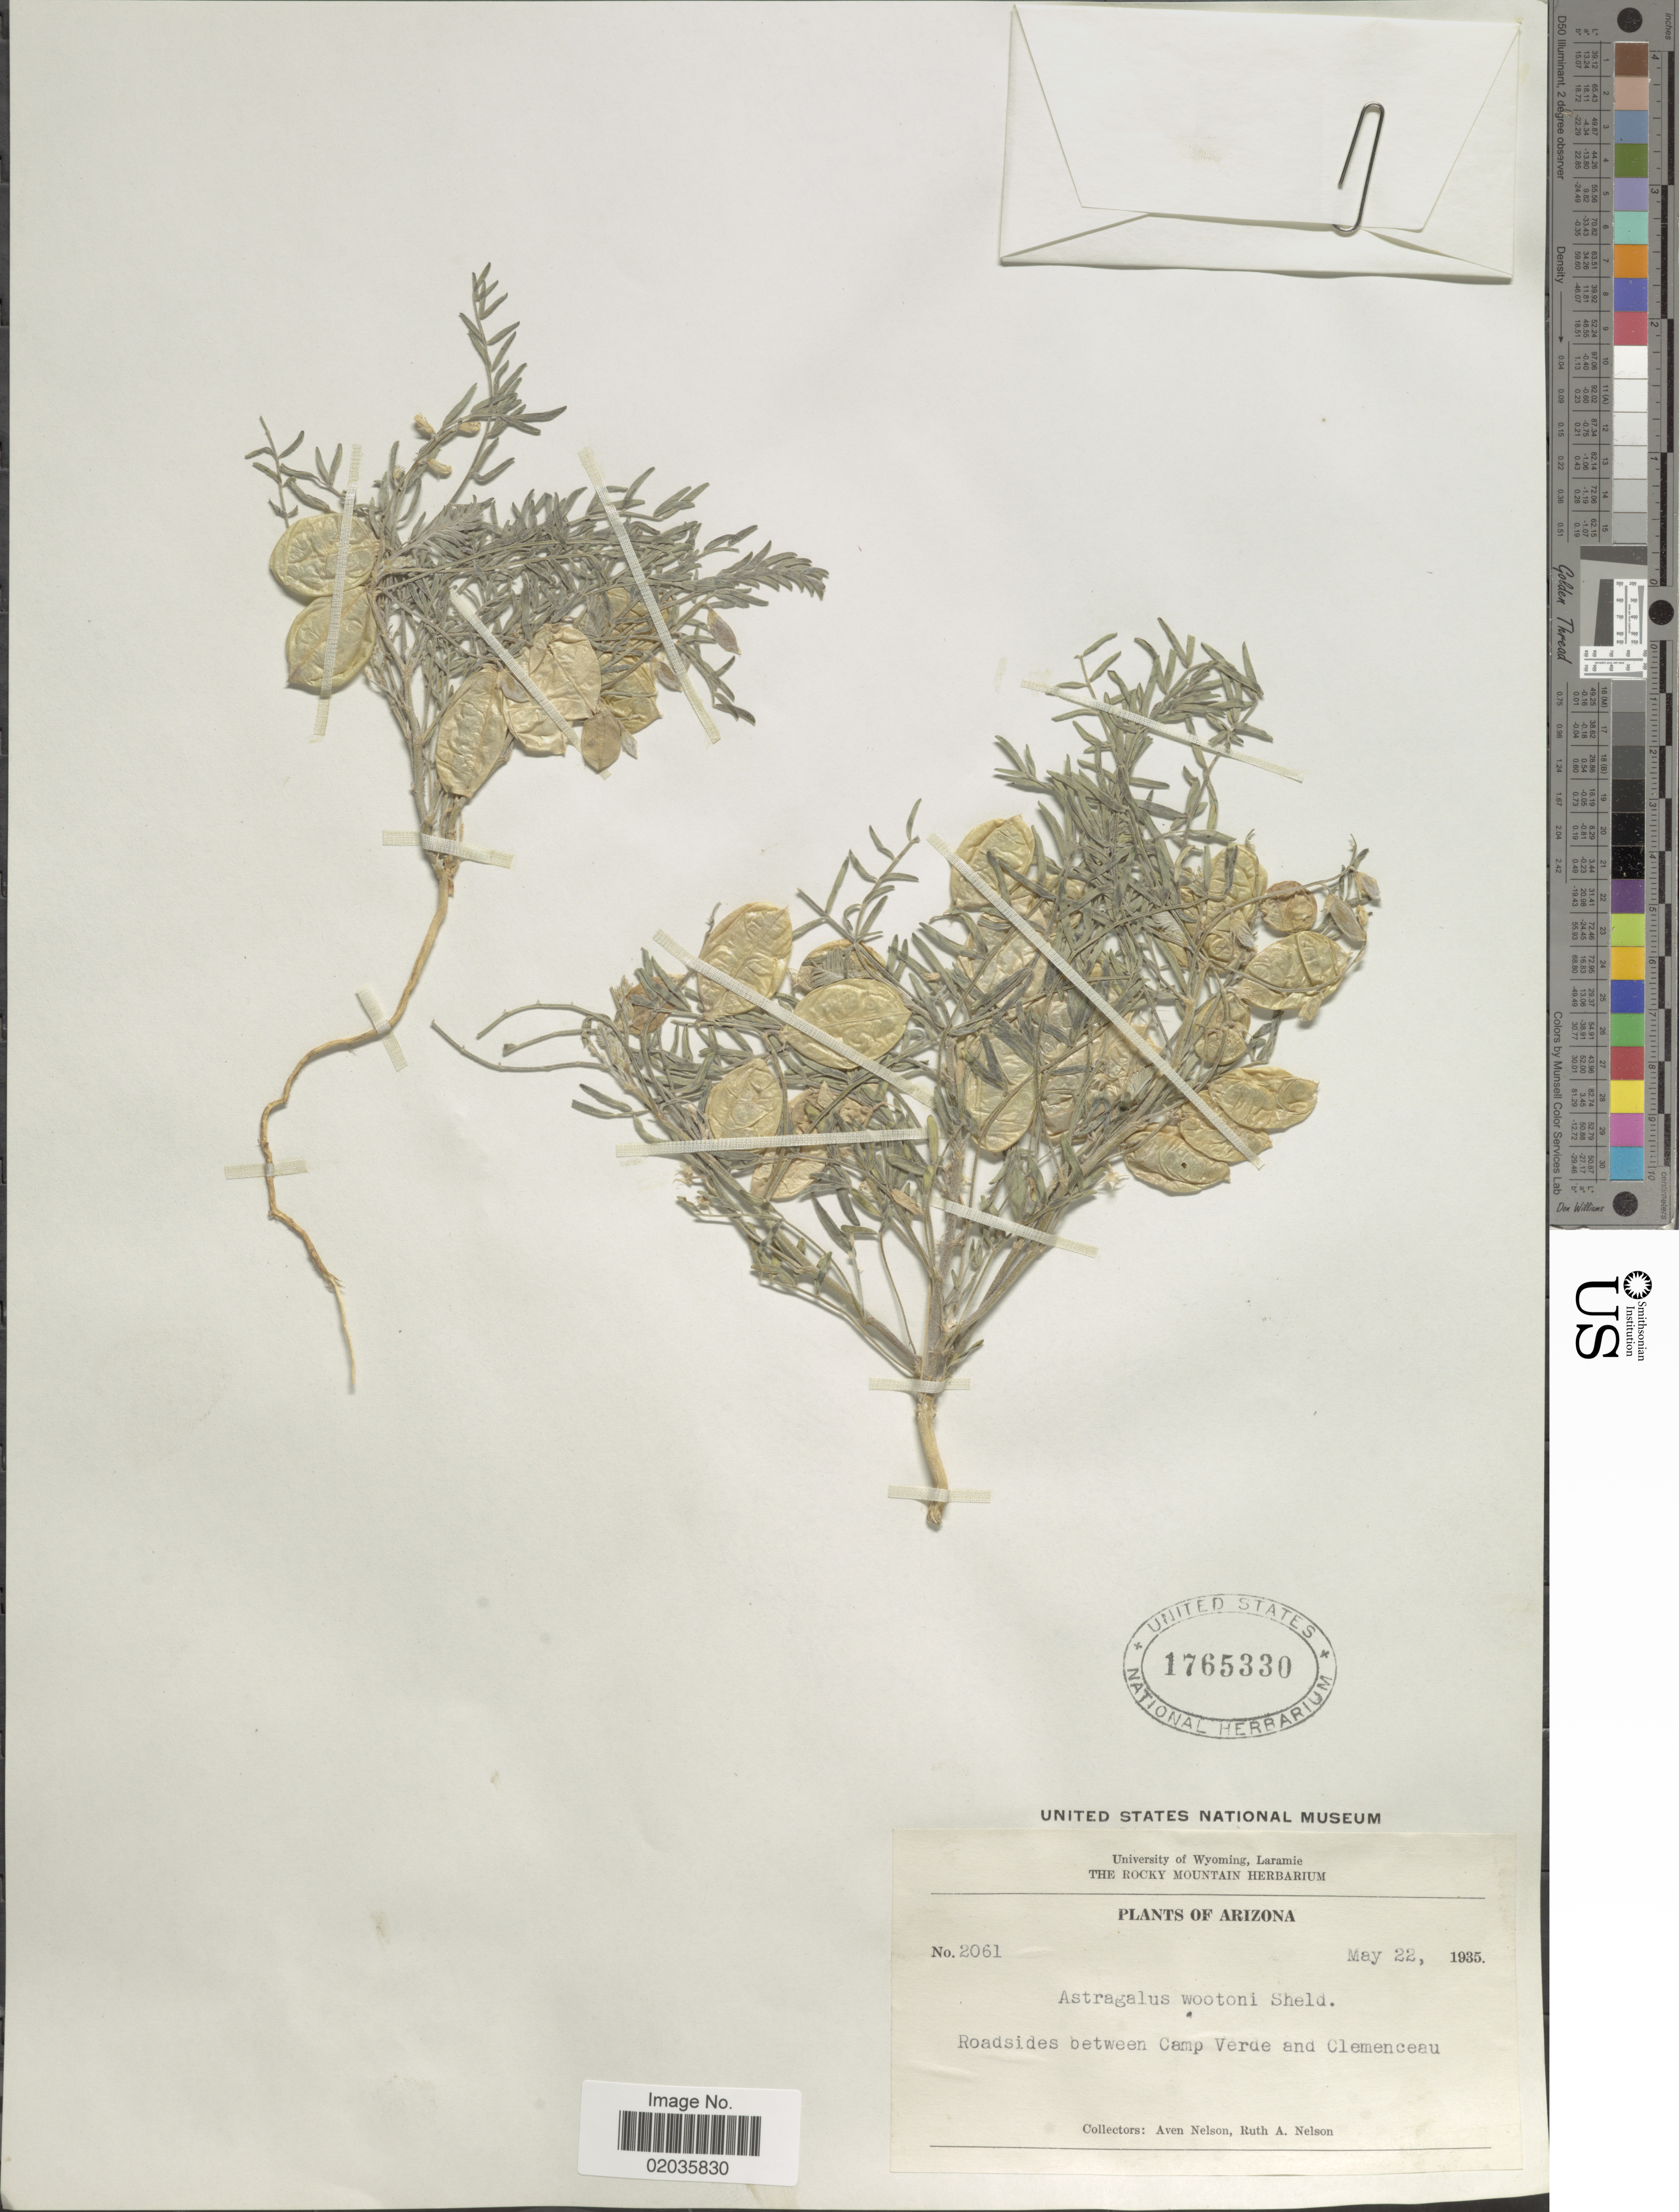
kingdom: Plantae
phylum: Tracheophyta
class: Magnoliopsida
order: Fabales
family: Fabaceae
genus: Astragalus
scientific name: Astragalus wootonii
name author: E. Sheld.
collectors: A. Nelson & R. A. Nelson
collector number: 2061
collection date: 1935-05-22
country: United States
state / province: Arizona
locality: Roadsides between Camp Verde and Clemenceau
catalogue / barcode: US 1765330